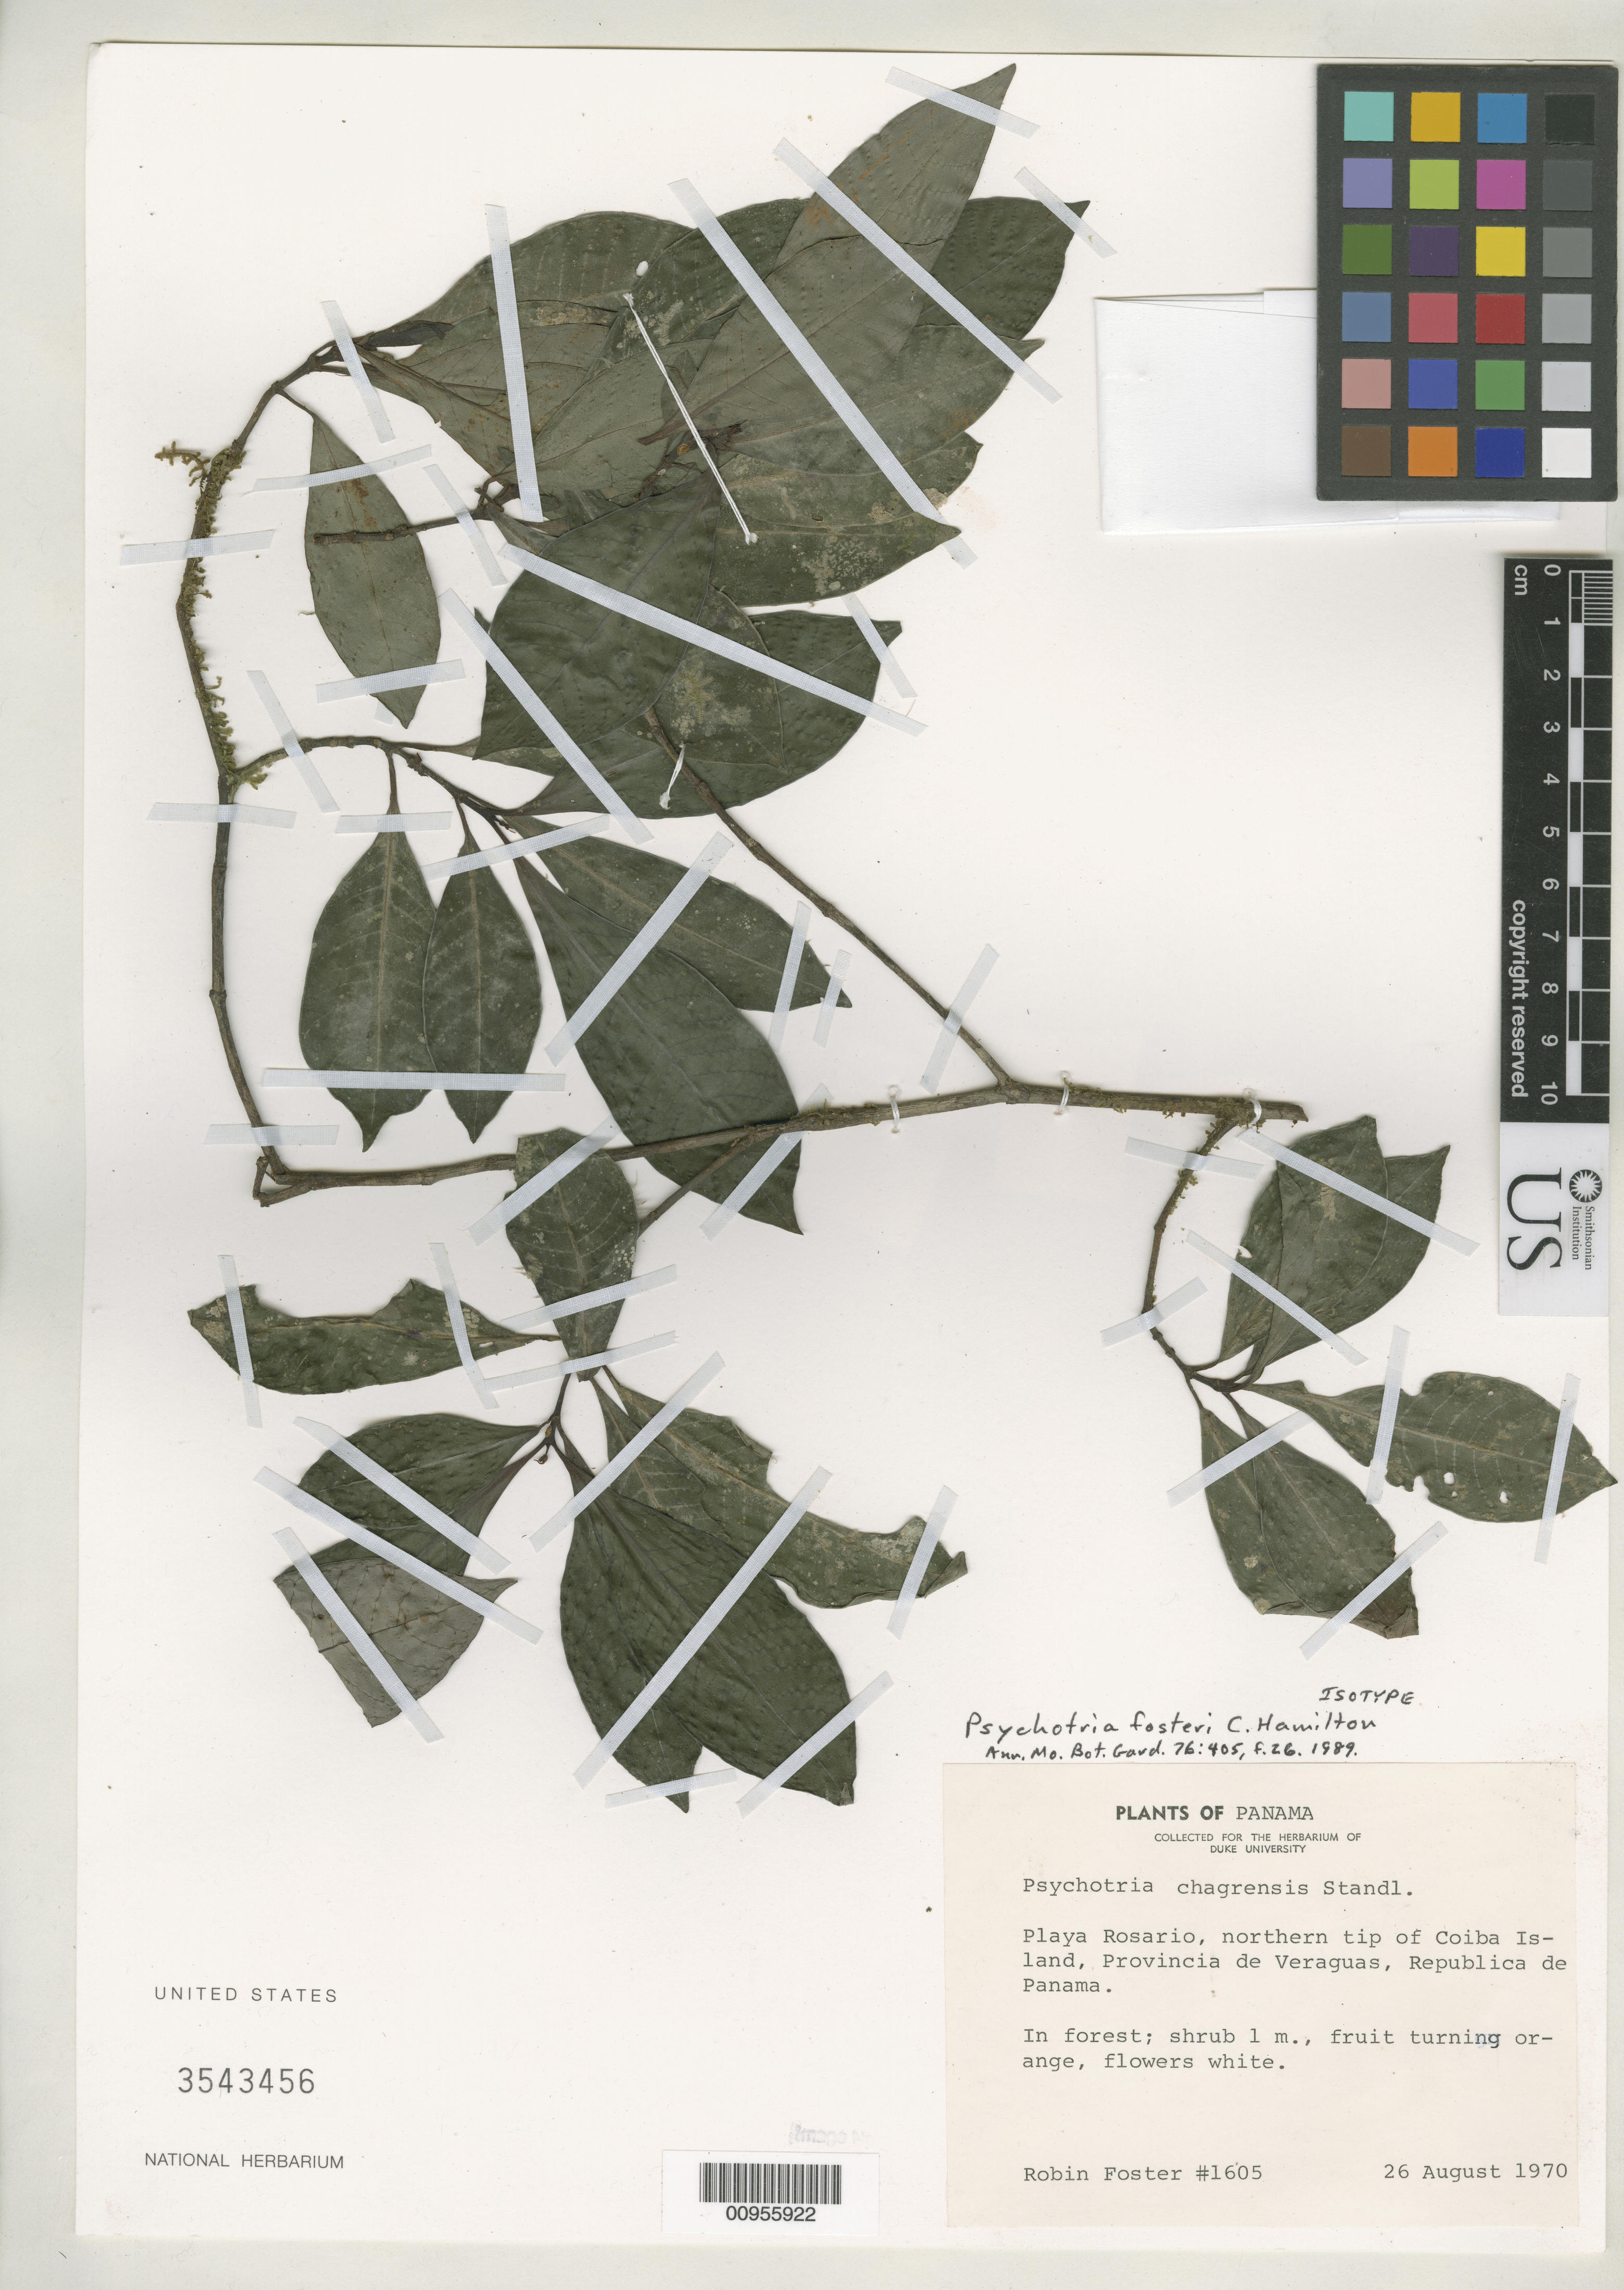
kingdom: Plantae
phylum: Tracheophyta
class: Magnoliopsida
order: Gentianales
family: Rubiaceae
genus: Psychotria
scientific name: Psychotria fosteri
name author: C.W. Ham.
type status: Isotype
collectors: R. B. Foster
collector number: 1605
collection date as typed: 26 Aug 1970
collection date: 1970-08-26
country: Panama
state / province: Veraguas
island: Coiba Island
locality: Playa Rosario, northern tip of Coiba Island, Provincia de Veraguas, Republica de Panama.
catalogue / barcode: US 3543456